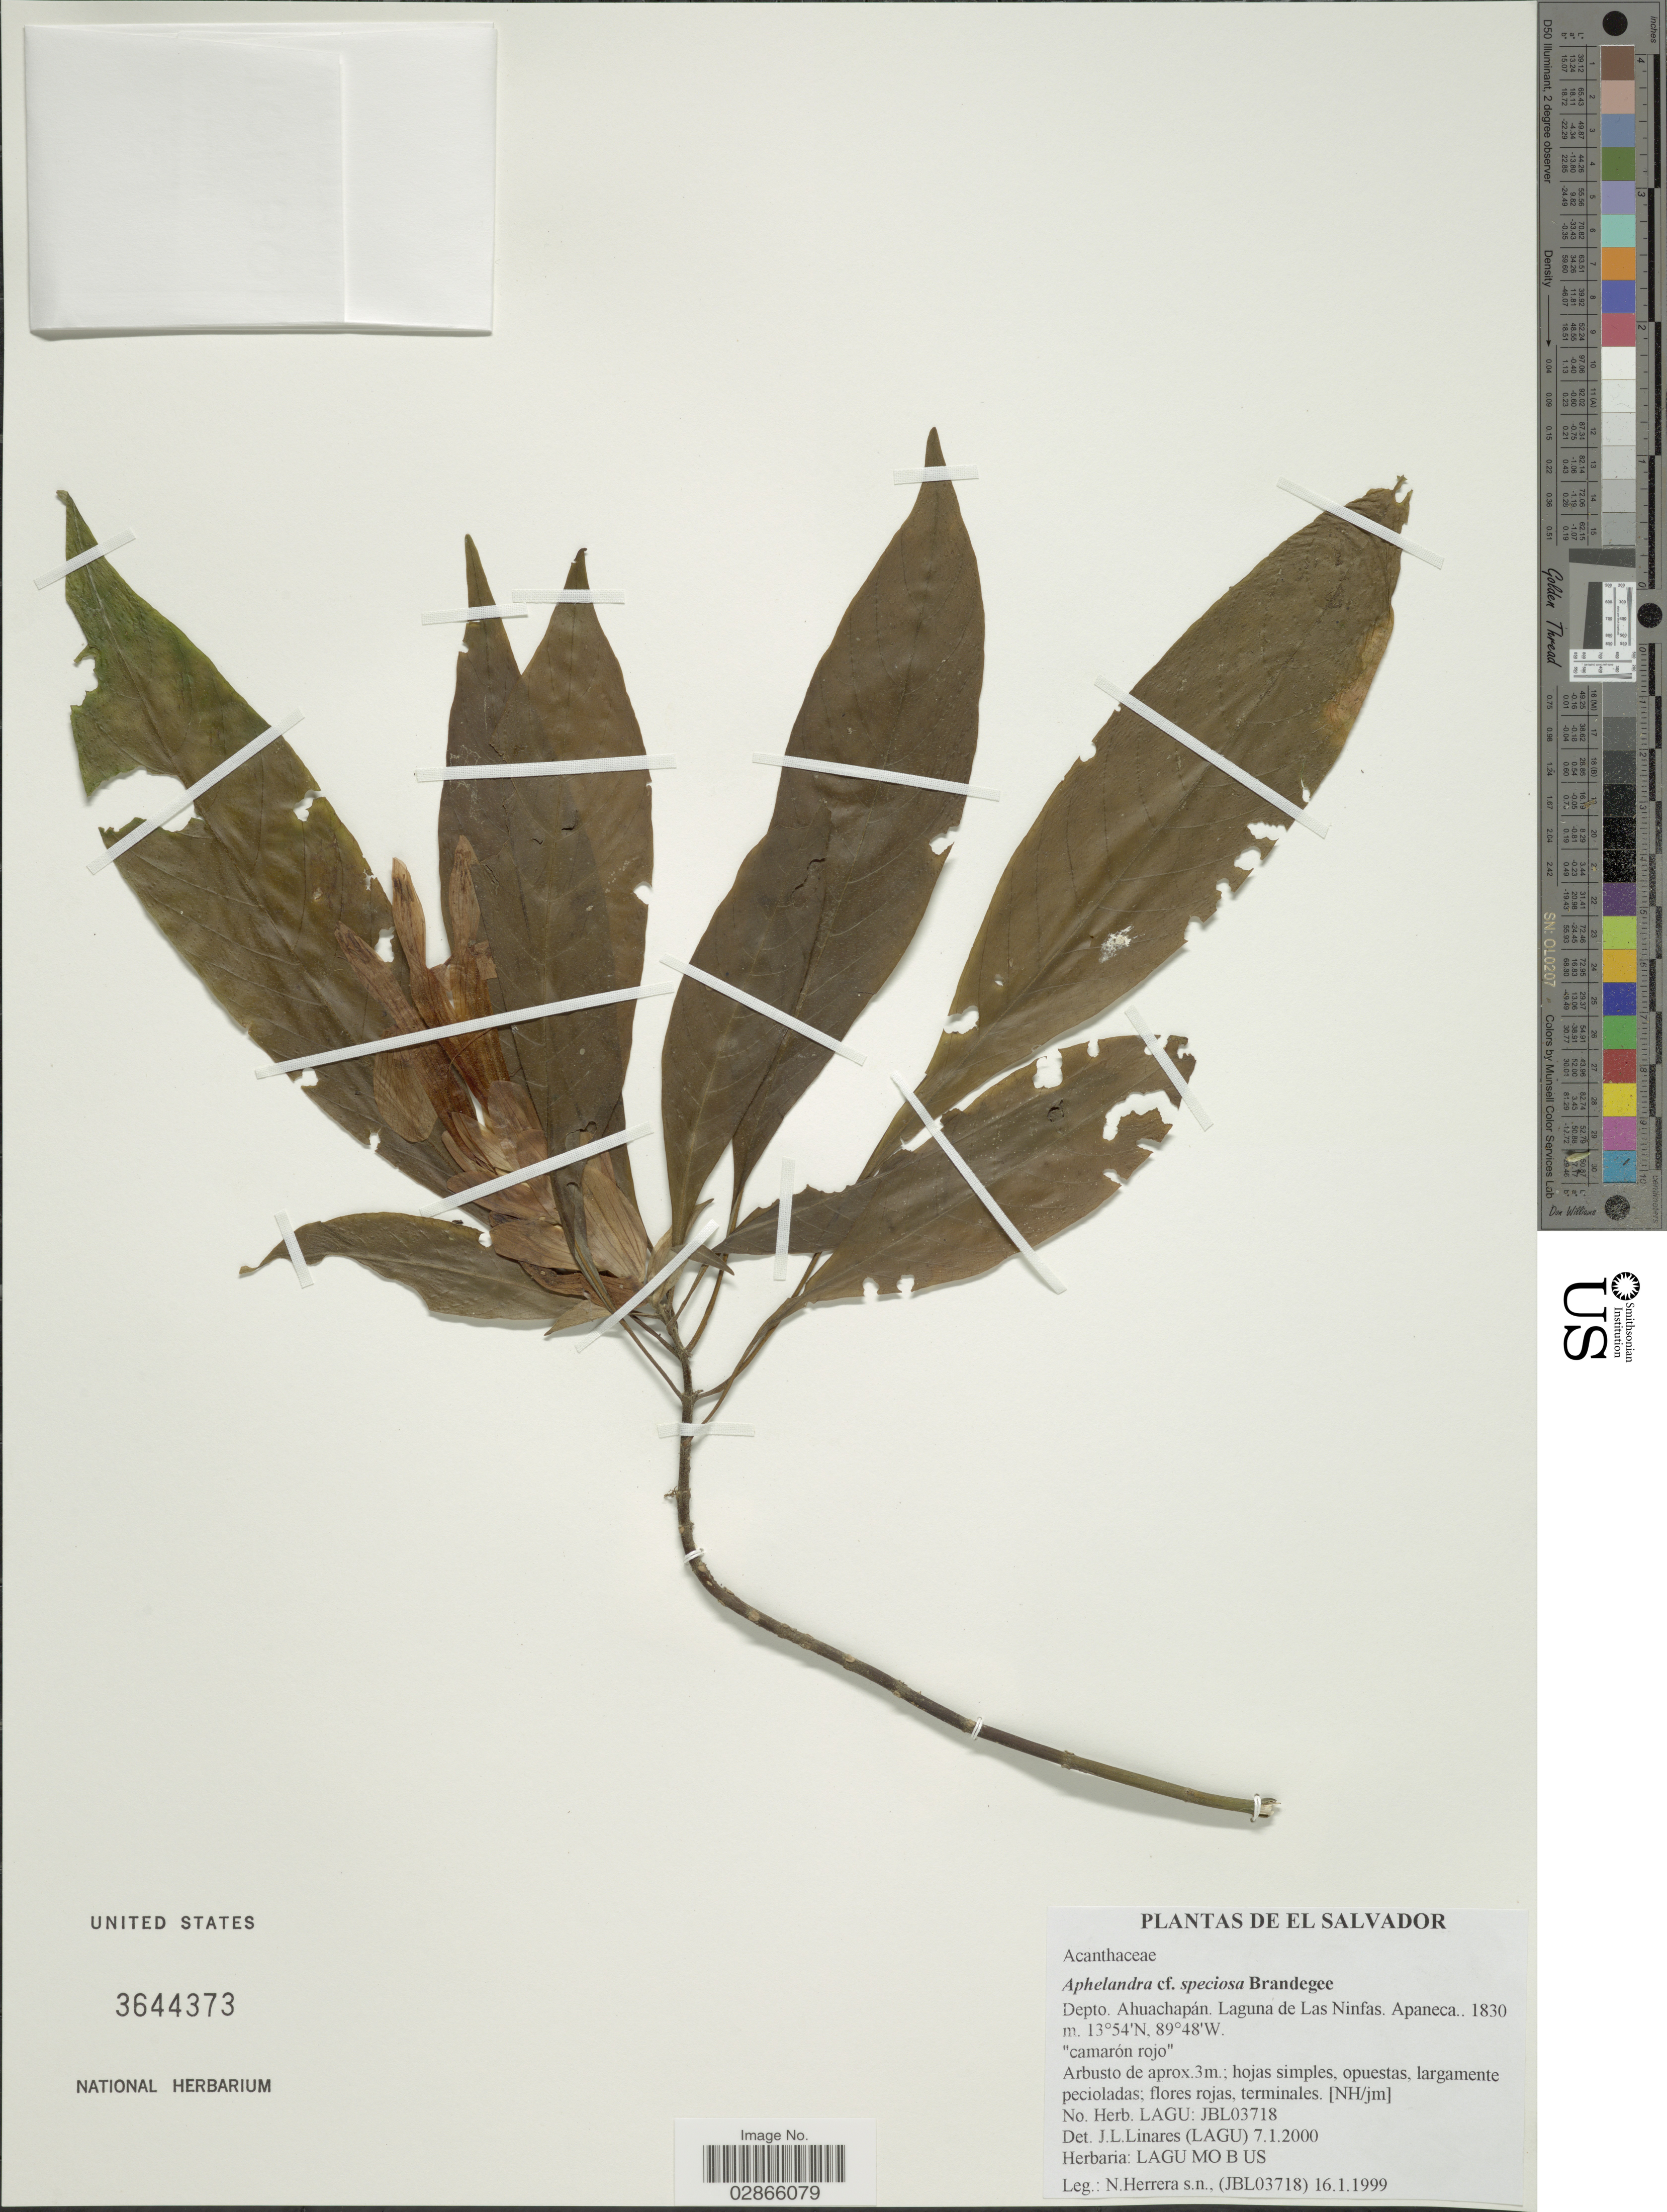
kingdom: Plantae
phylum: Tracheophyta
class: Magnoliopsida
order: Lamiales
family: Acanthaceae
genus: Aphelandra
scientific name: Aphelandra schiedeana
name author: Schltdl. & Cham.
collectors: N. Herrera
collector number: JBL03718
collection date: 1999-01-16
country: El Salvador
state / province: Ahuachapan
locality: Depto. Ahuachapán. Laguna de Las Ninfas. Apaneca.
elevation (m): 1830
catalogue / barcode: US 3644373